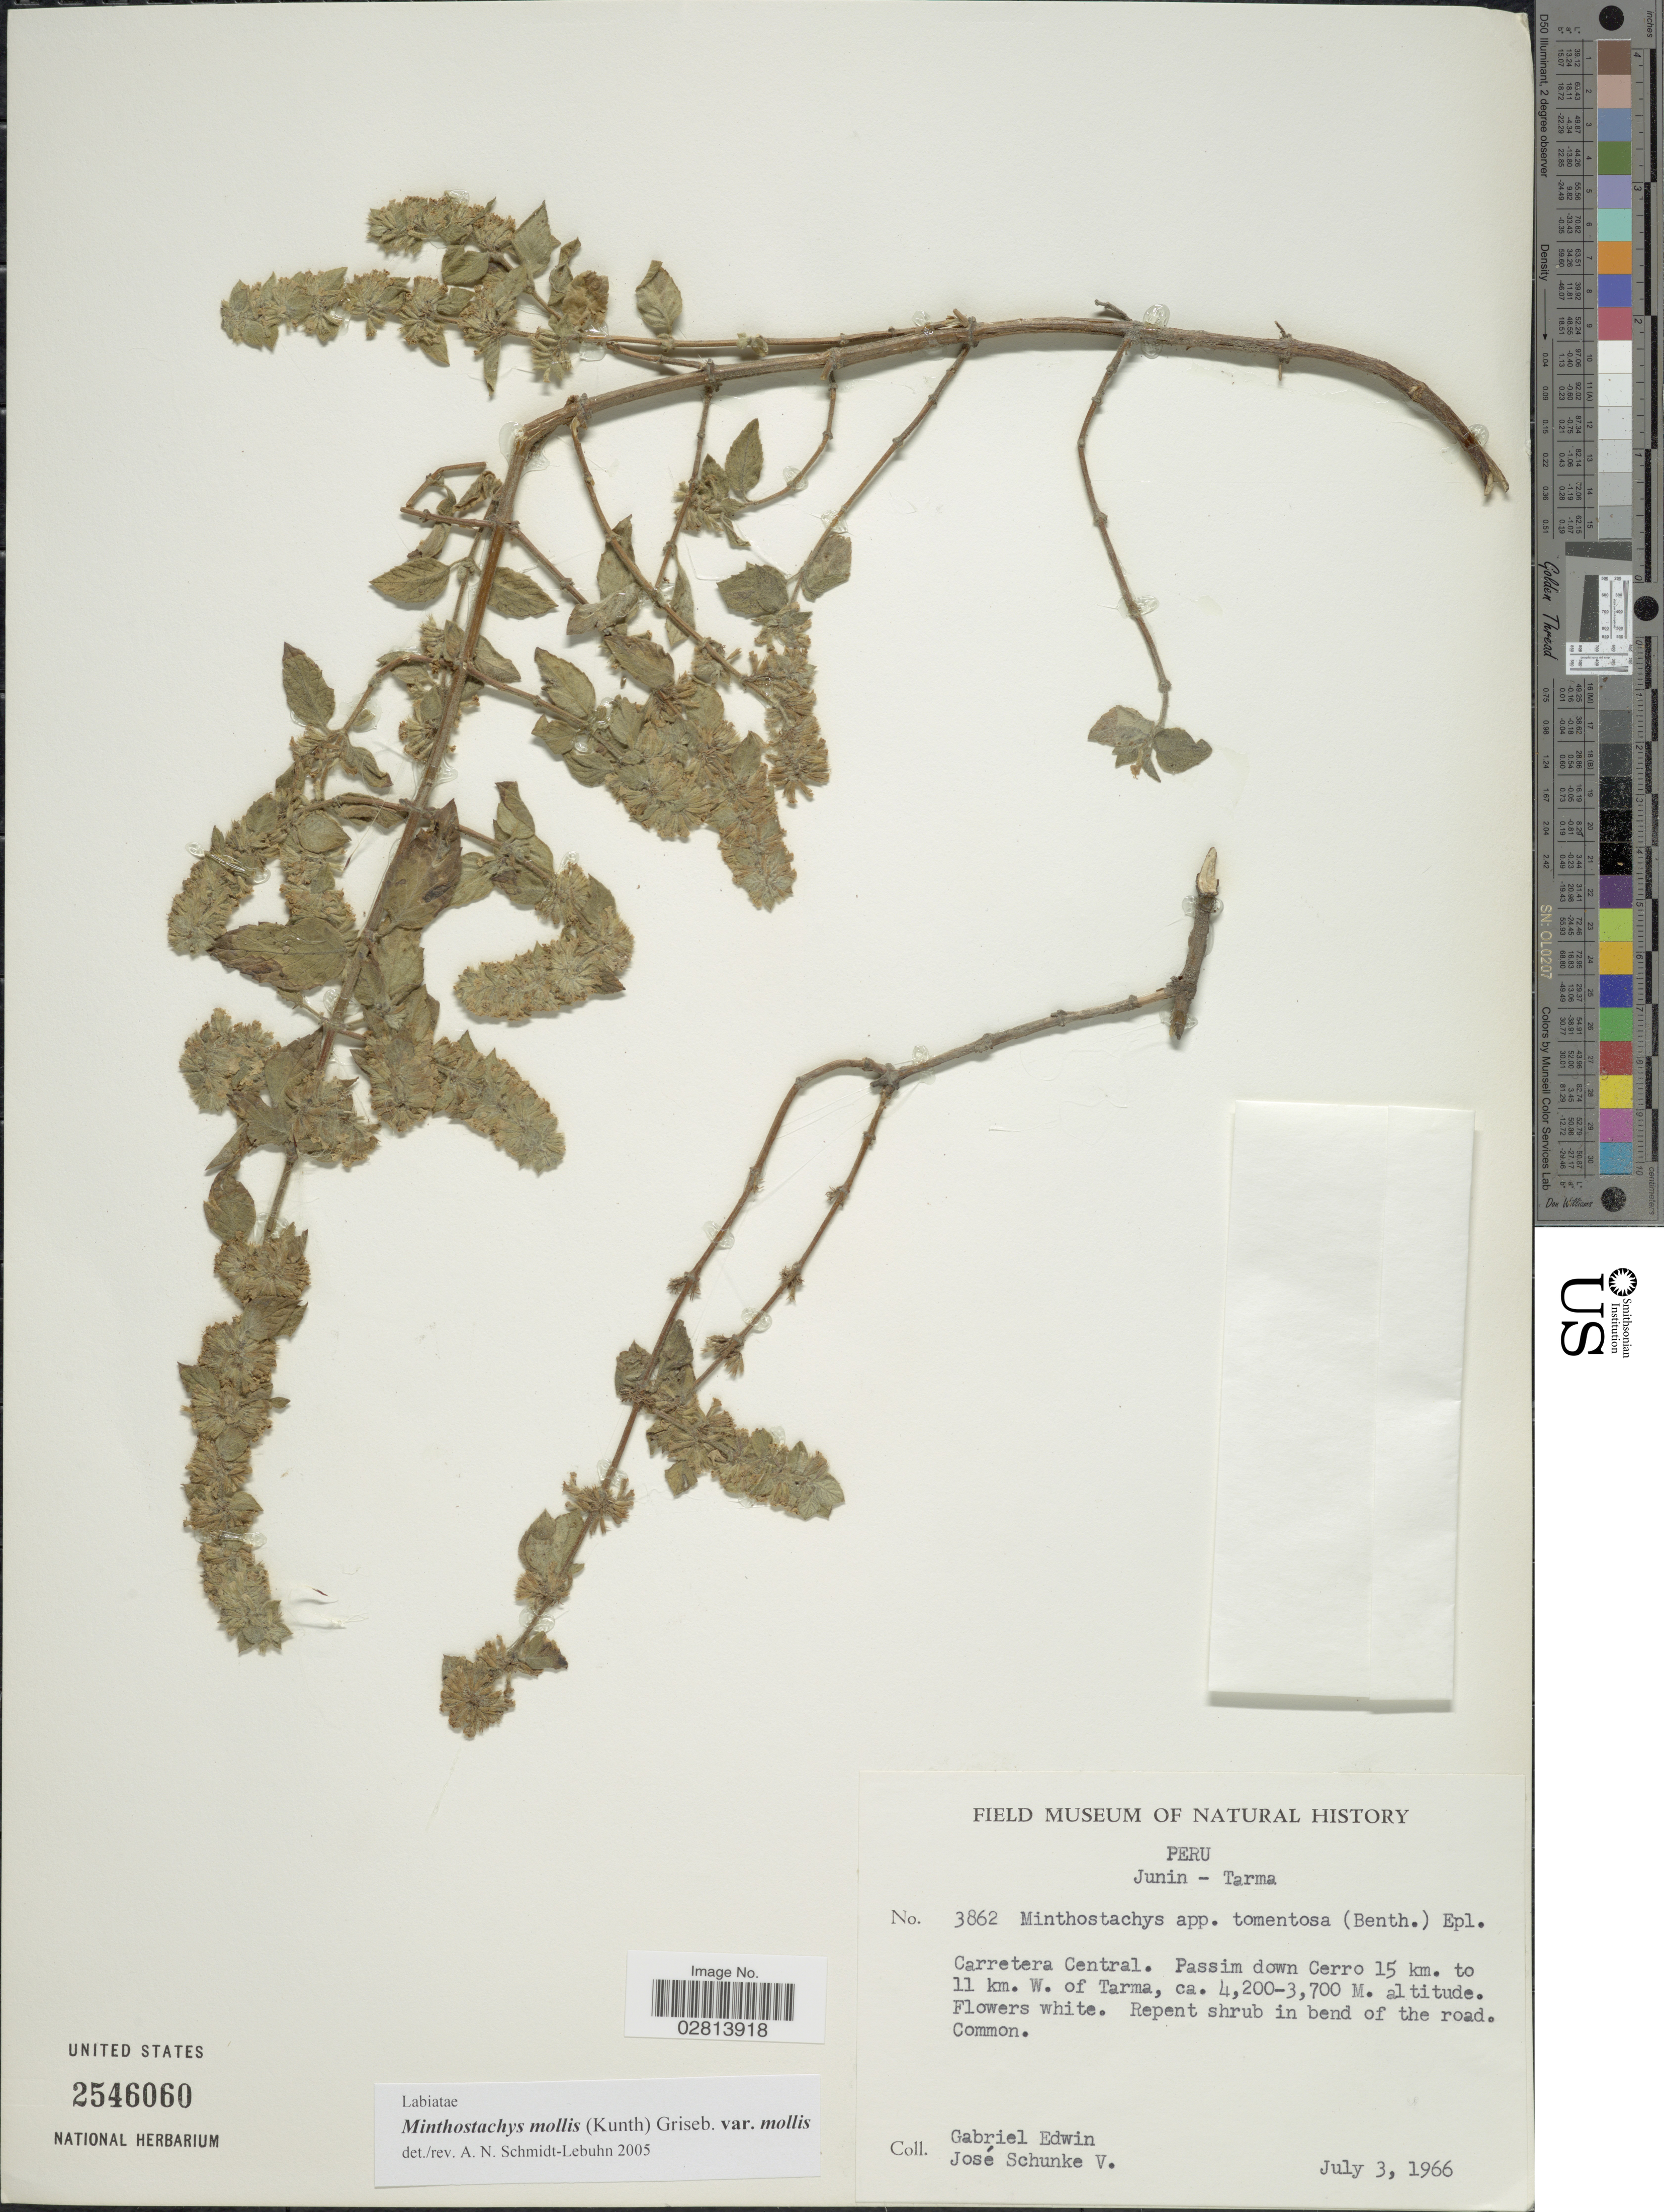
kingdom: Plantae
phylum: Tracheophyta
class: Magnoliopsida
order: Lamiales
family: Lamiaceae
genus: Minthostachys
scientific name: Minthostachys mollis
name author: (Kunth) Griseb.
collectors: G. Edwin & J. Schunke Vigo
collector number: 3862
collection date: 1966-07-03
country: Peru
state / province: Junín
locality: Junin - Tarma, Carretera Central, Passim down Cerro 15 Km. to 11 Km. W. of Tarma.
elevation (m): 3700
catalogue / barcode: US 2546060